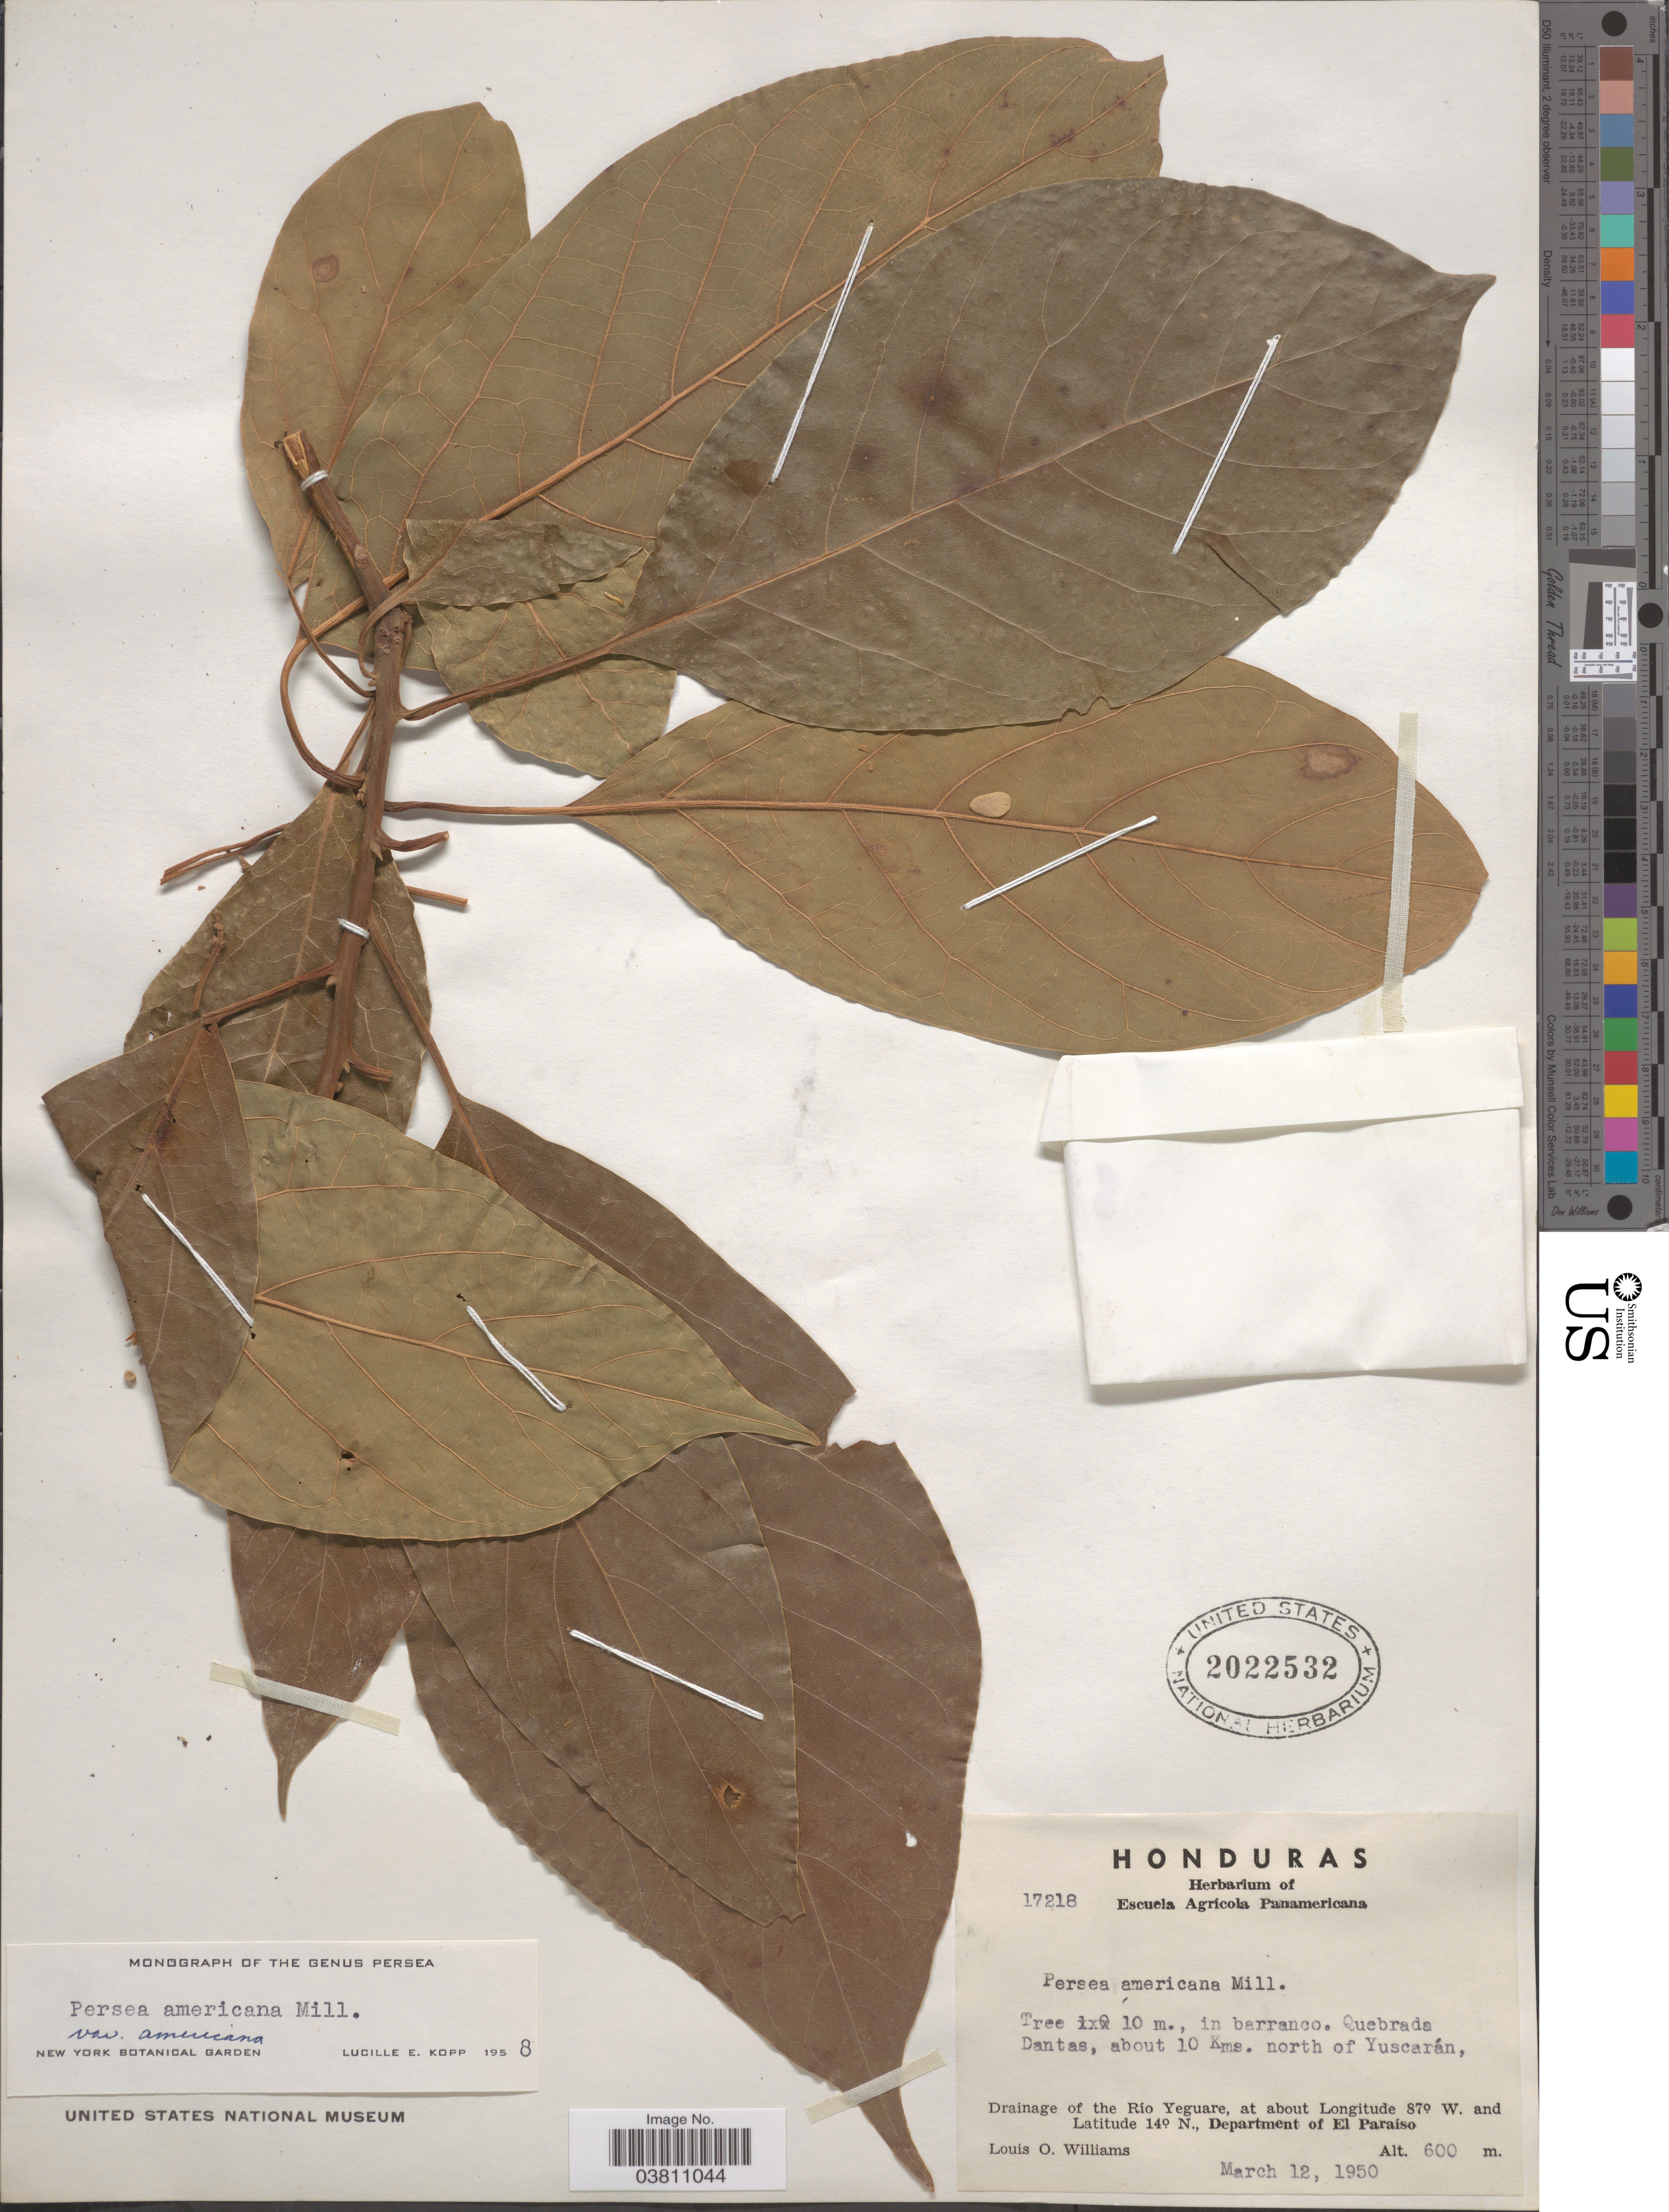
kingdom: Plantae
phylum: Tracheophyta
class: Magnoliopsida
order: Laurales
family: Lauraceae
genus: Persea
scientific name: Persea americana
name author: Mill.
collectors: L. O. Williams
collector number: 17218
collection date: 1950-03-12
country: Honduras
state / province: El Paraiso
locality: Quebrada Dantas, about 10 Kms. north of Yuscarán. Drainage of the Rio yeguare, Department of El Paraíso.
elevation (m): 600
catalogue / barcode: US 2022532